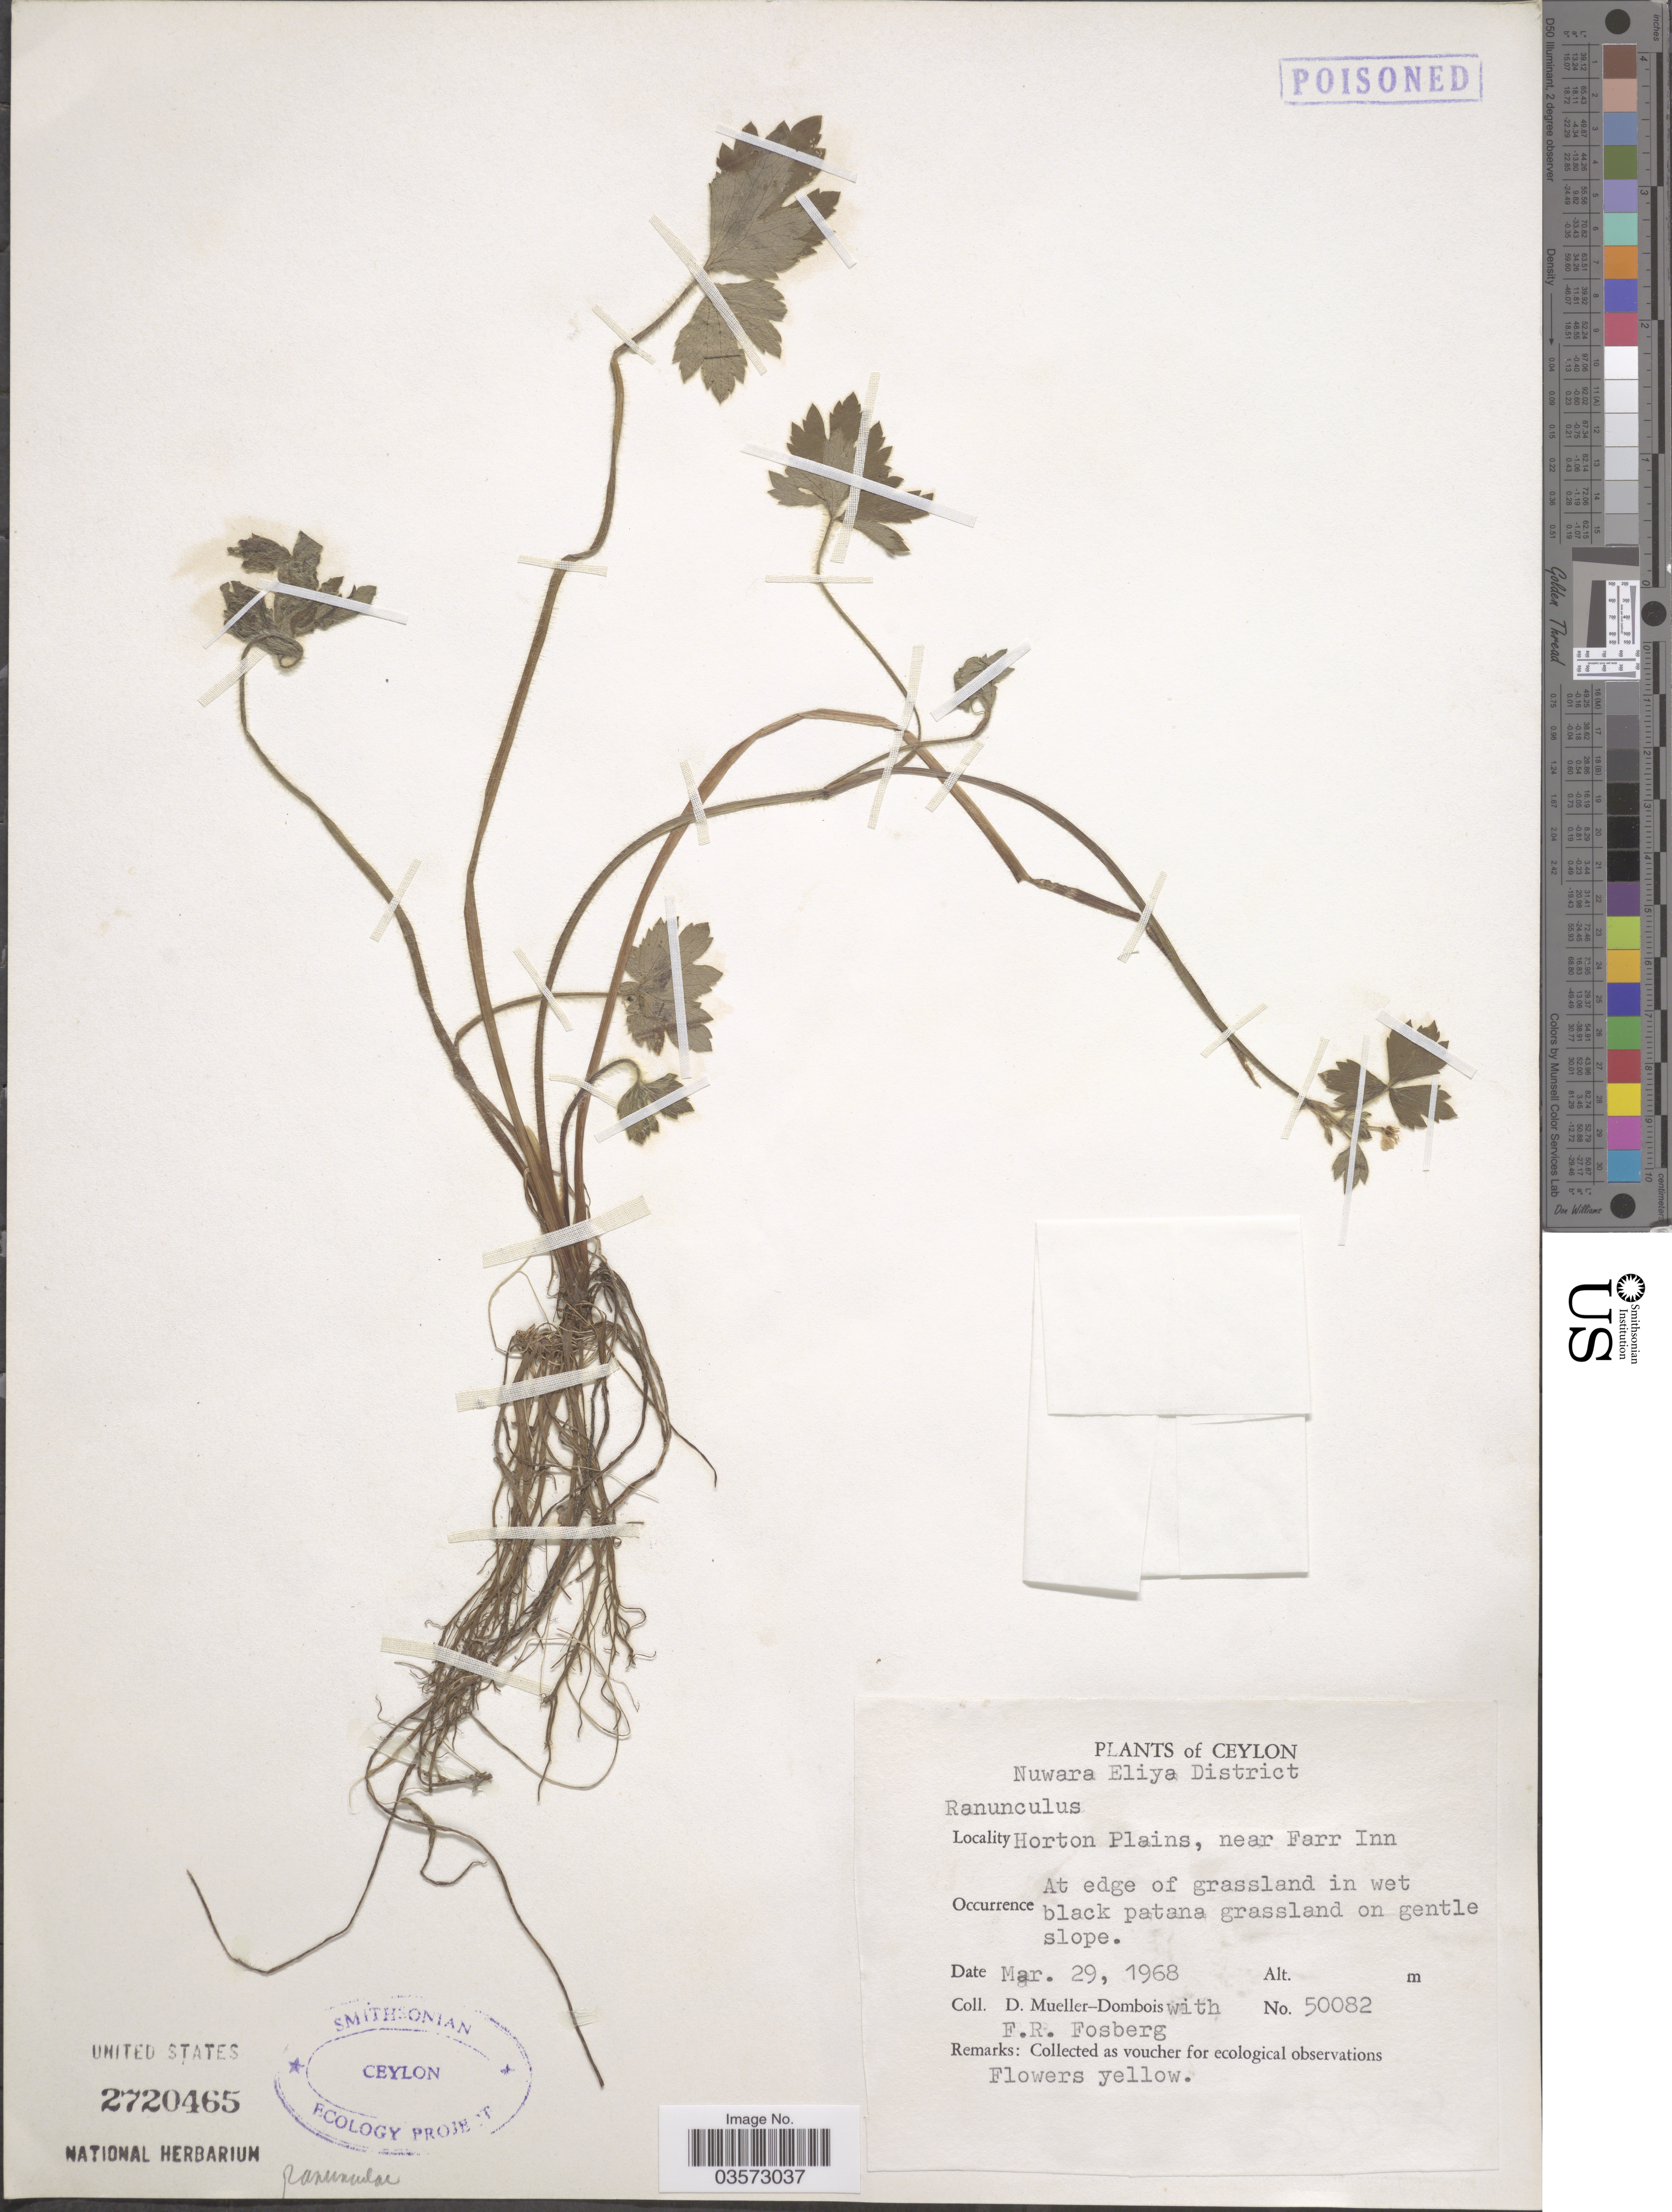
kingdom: Plantae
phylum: Tracheophyta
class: Magnoliopsida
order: Ranunculales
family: Ranunculaceae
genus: Ranunculus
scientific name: Ranunculus sp.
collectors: D. Mueller-Dombois & F. R. Fosberg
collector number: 50082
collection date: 1968-03-29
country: Sri Lanka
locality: Ceylon. Nuwara Eliya District. Horton Plains, near Farr Inn.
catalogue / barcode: US 2720465